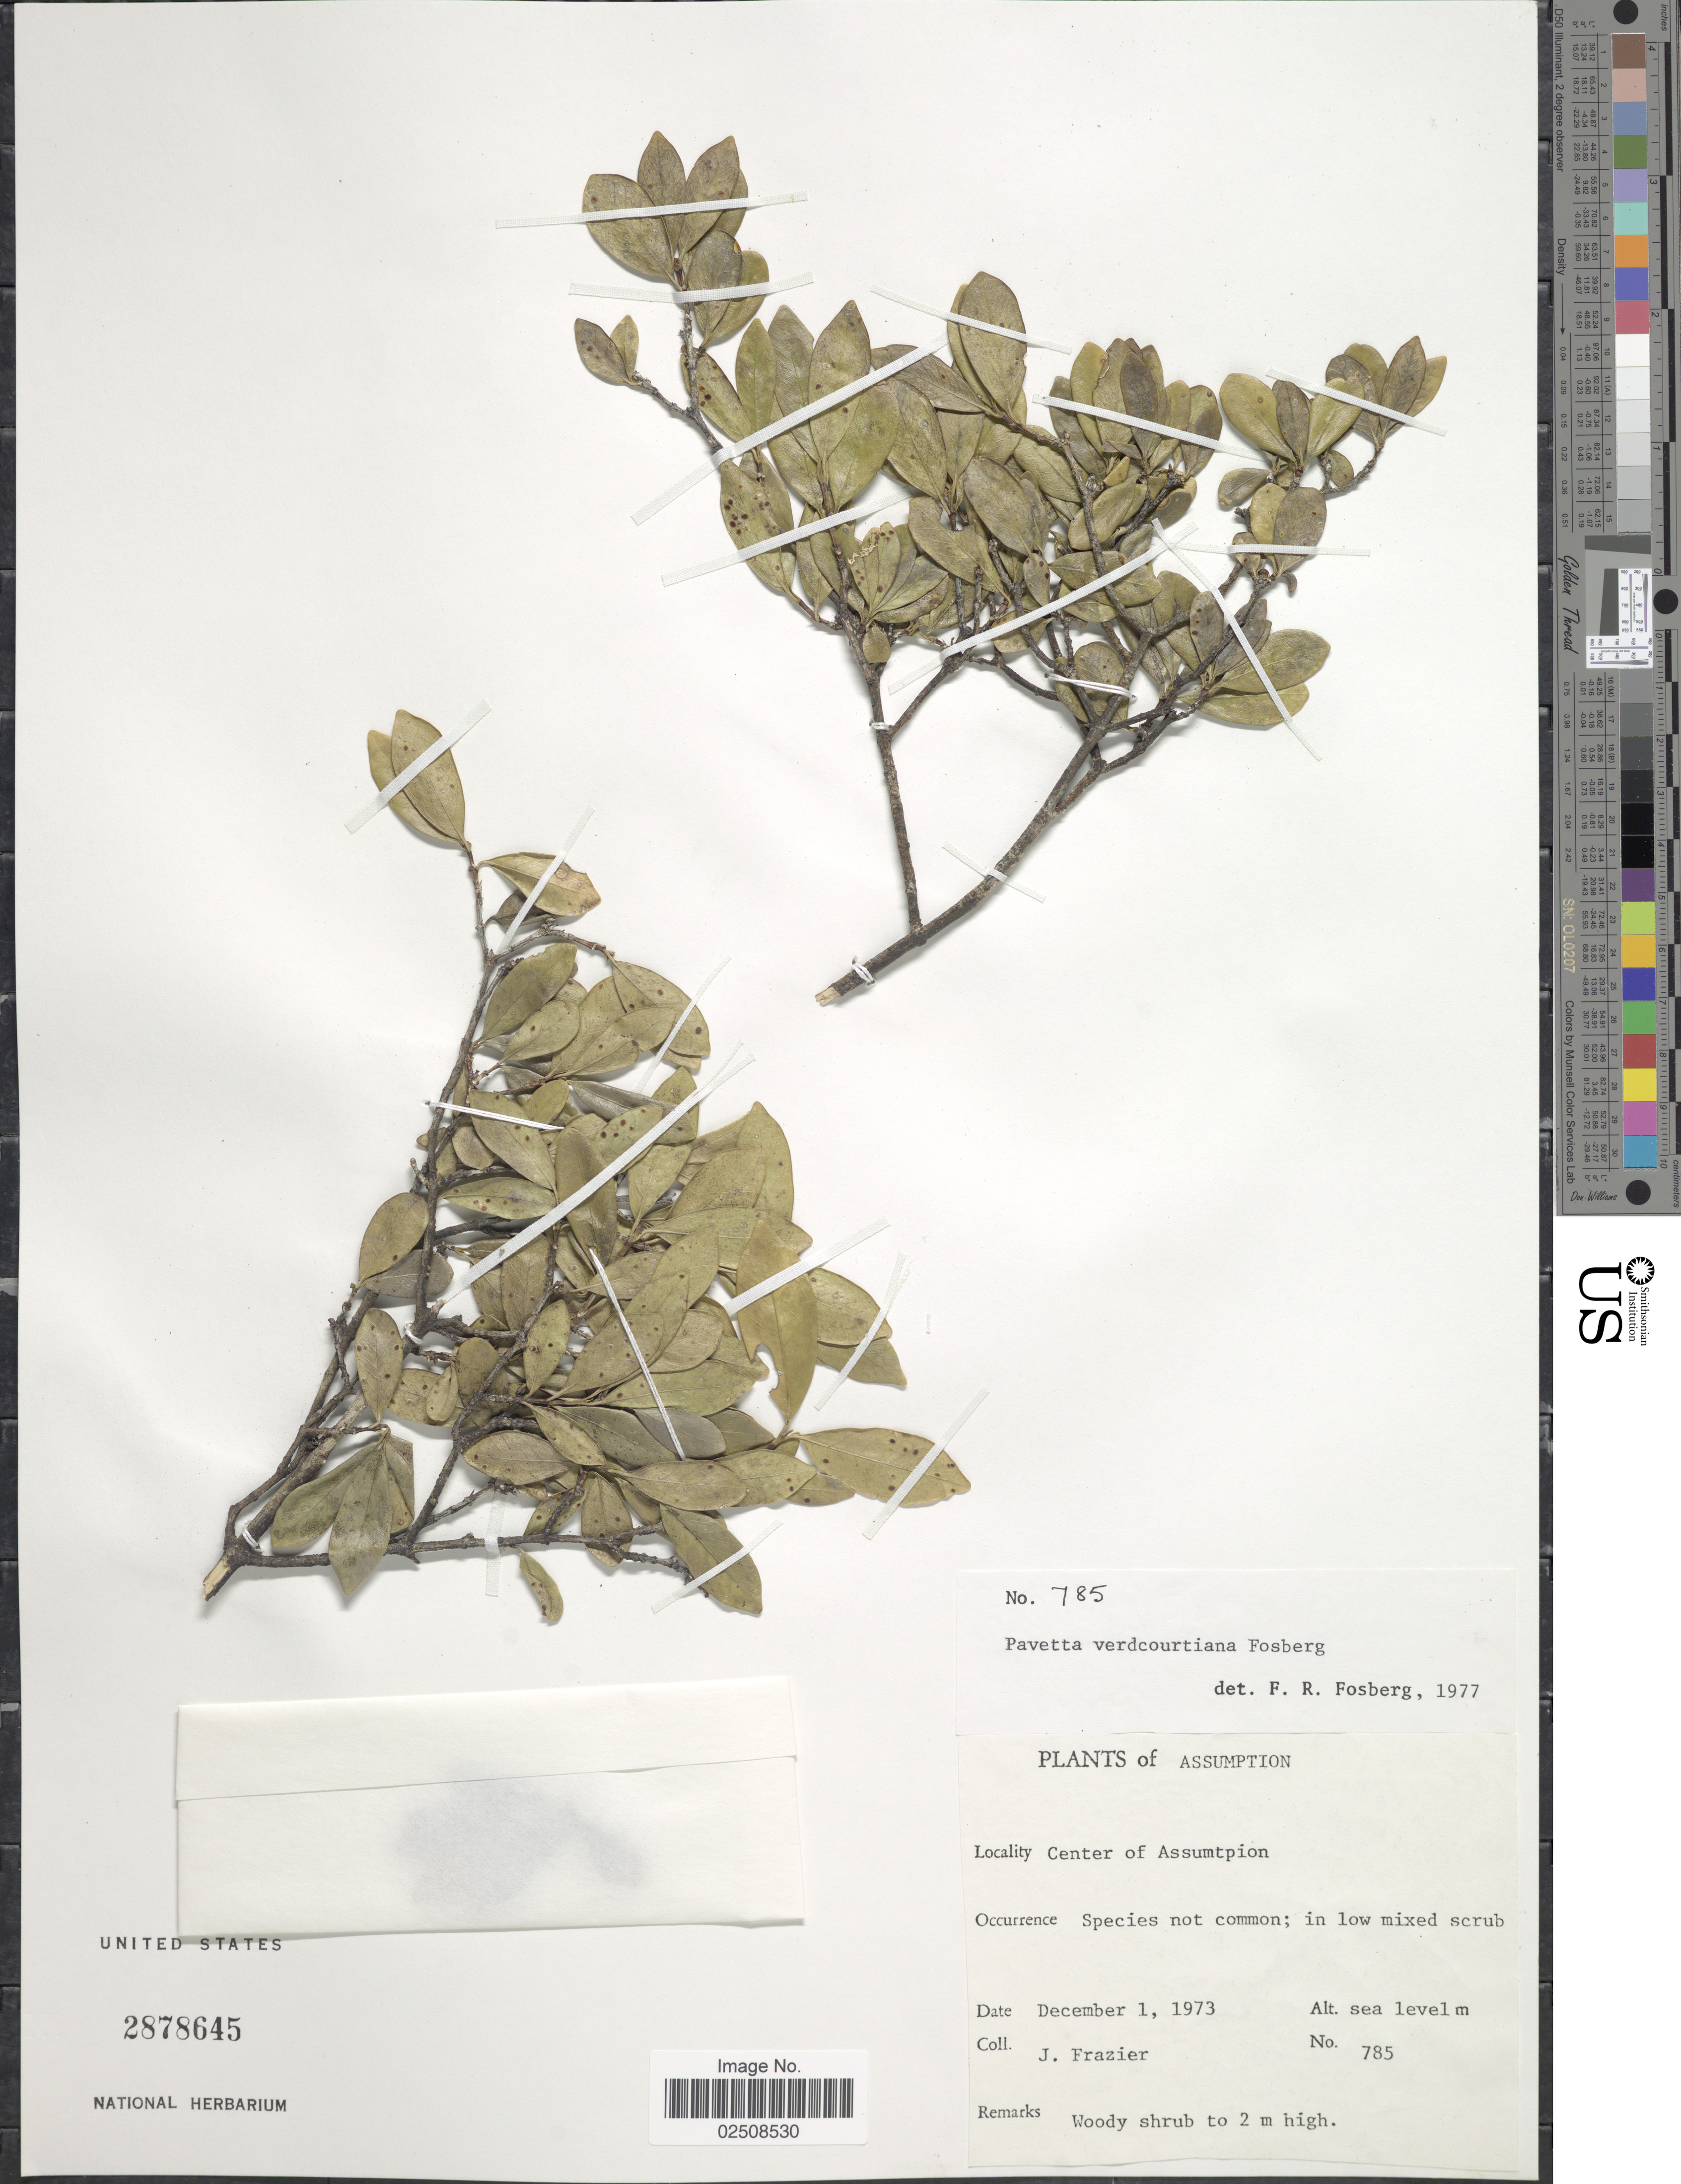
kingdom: Plantae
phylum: Tracheophyta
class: Magnoliopsida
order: Gentianales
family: Rubiaceae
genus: Tarenna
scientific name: Tarenna madagascariensis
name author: (Ten.) I.M. Turner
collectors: J. Frazier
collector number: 785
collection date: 1973-12-01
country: Seychelles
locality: Assumption. Center of Assumption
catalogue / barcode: US 2878645